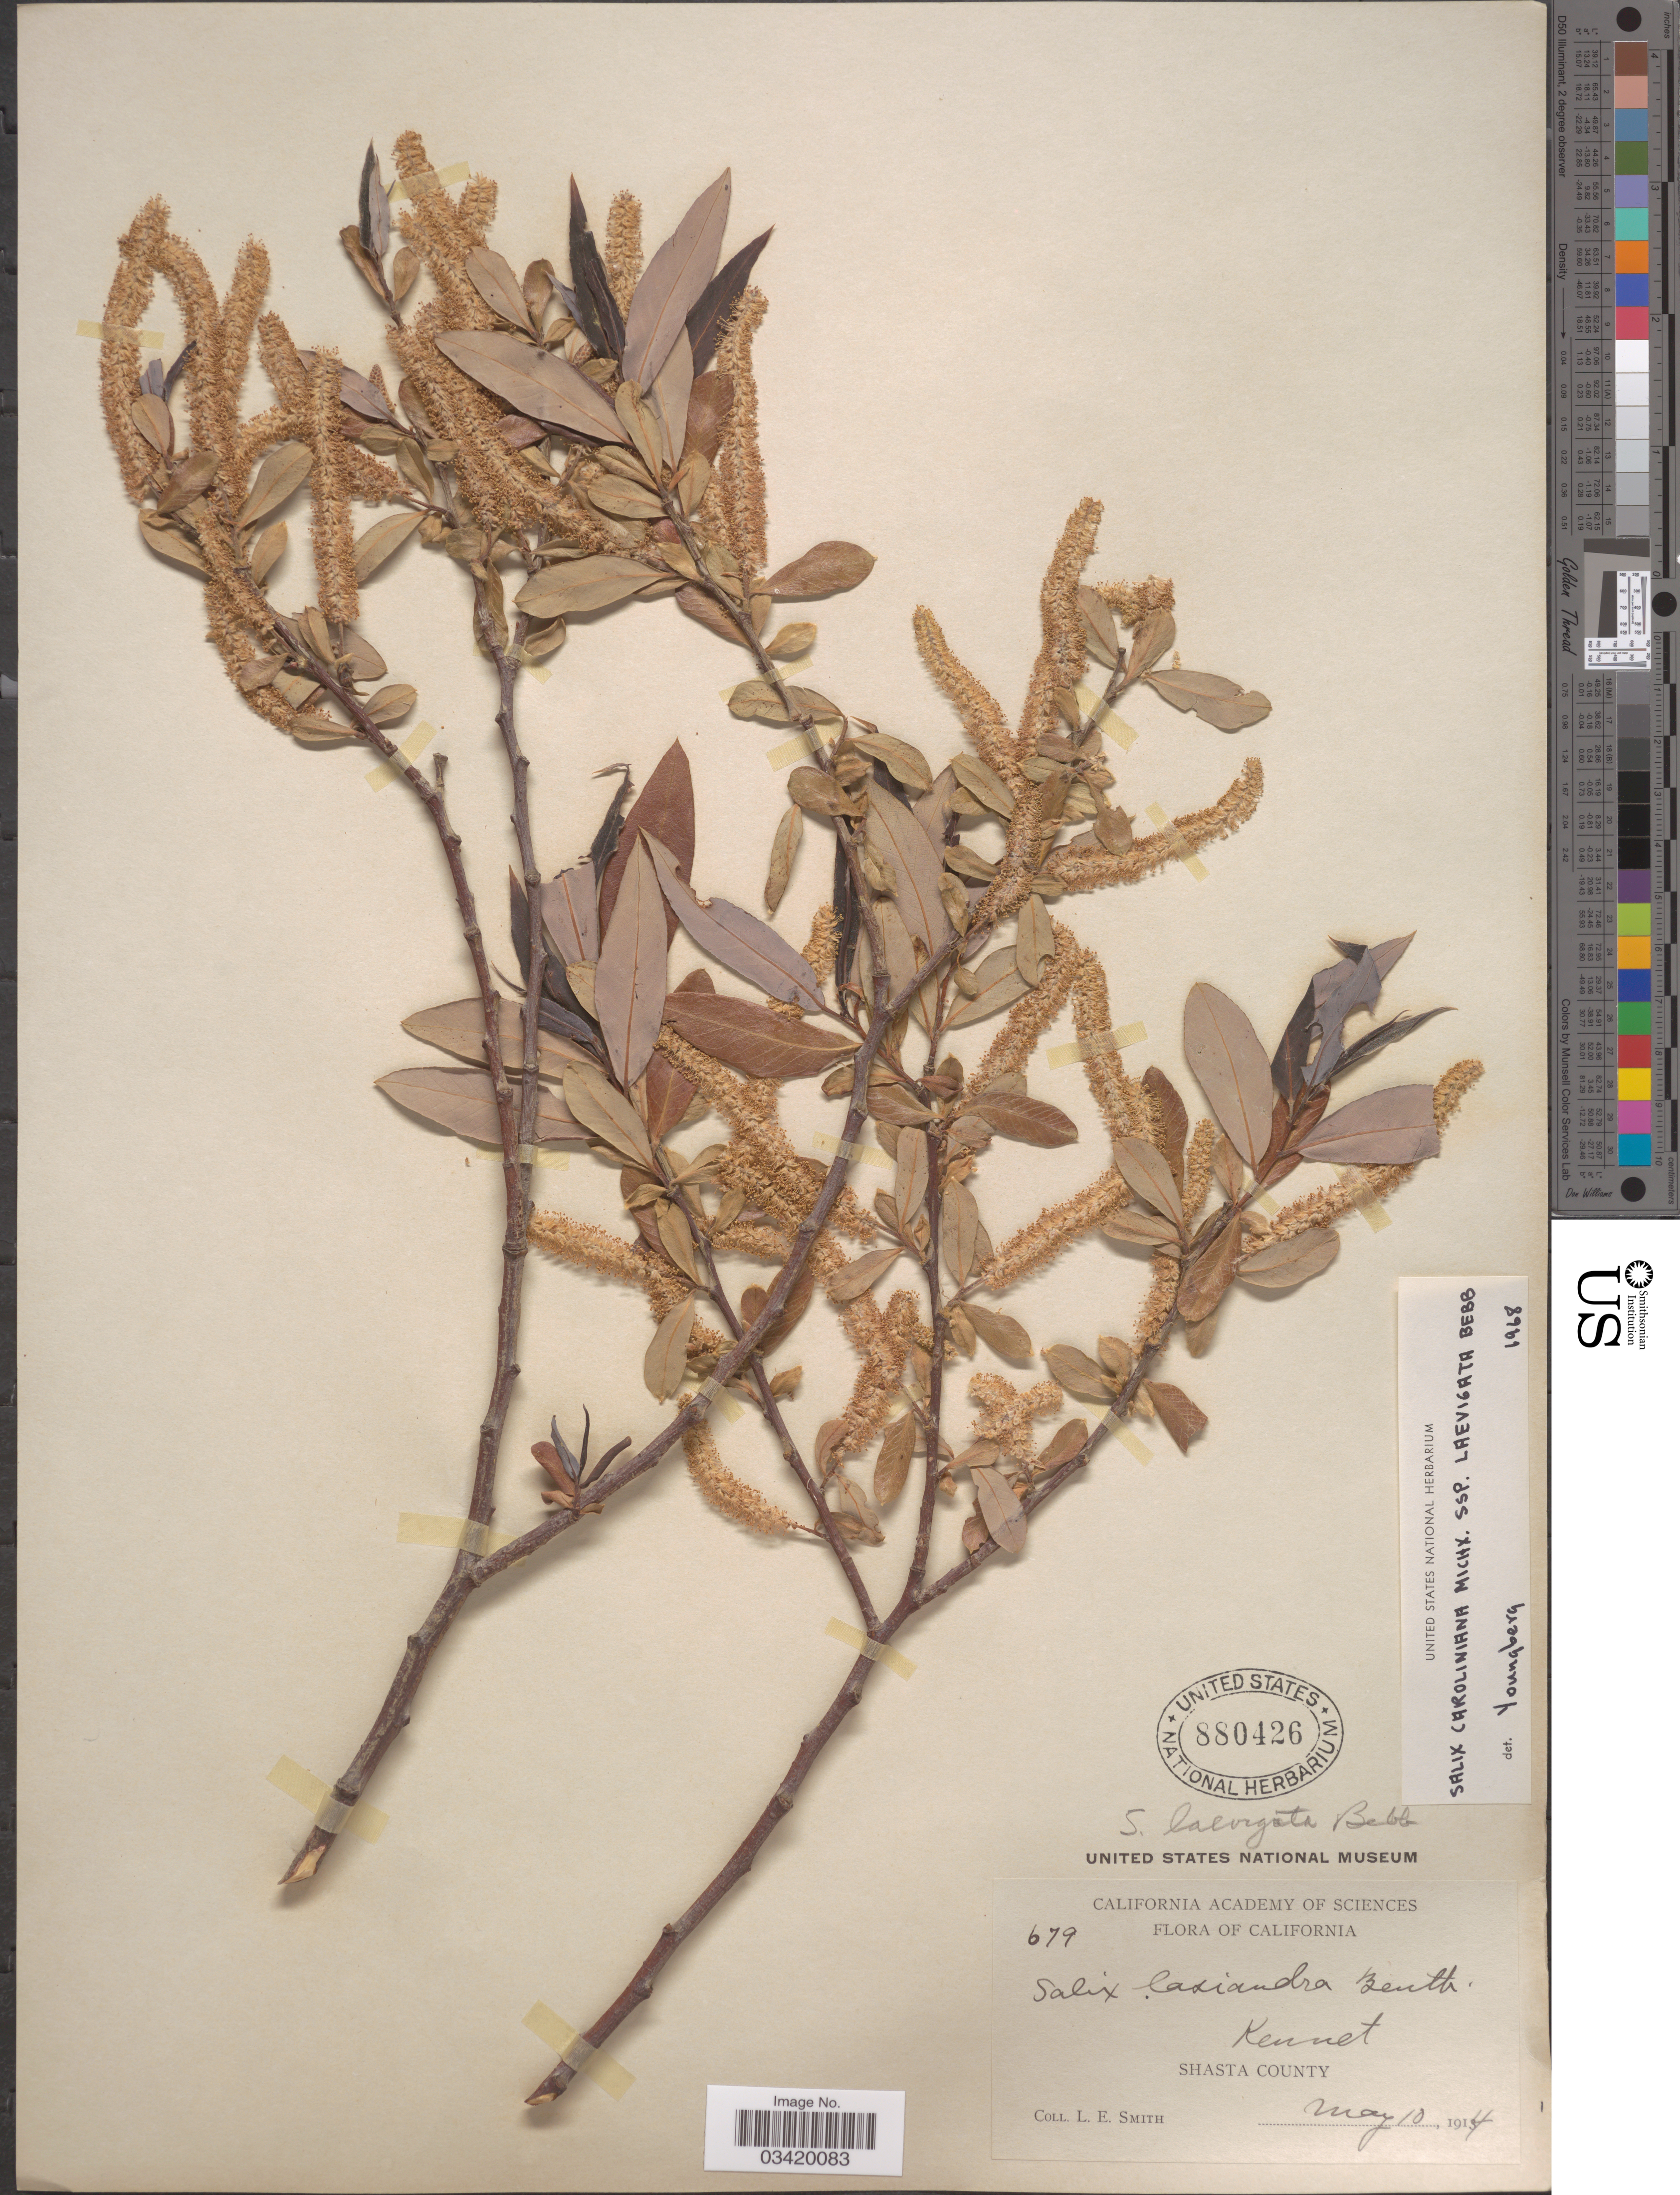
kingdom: Plantae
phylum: Tracheophyta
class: Magnoliopsida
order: Malpighiales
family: Salicaceae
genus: Salix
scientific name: Salix caroliniana subsp. laevigata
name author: Bebb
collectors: L. E. Smith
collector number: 679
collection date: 1914-05-10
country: United States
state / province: California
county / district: Shasta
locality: Kennet. Shasta County.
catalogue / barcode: US 880426